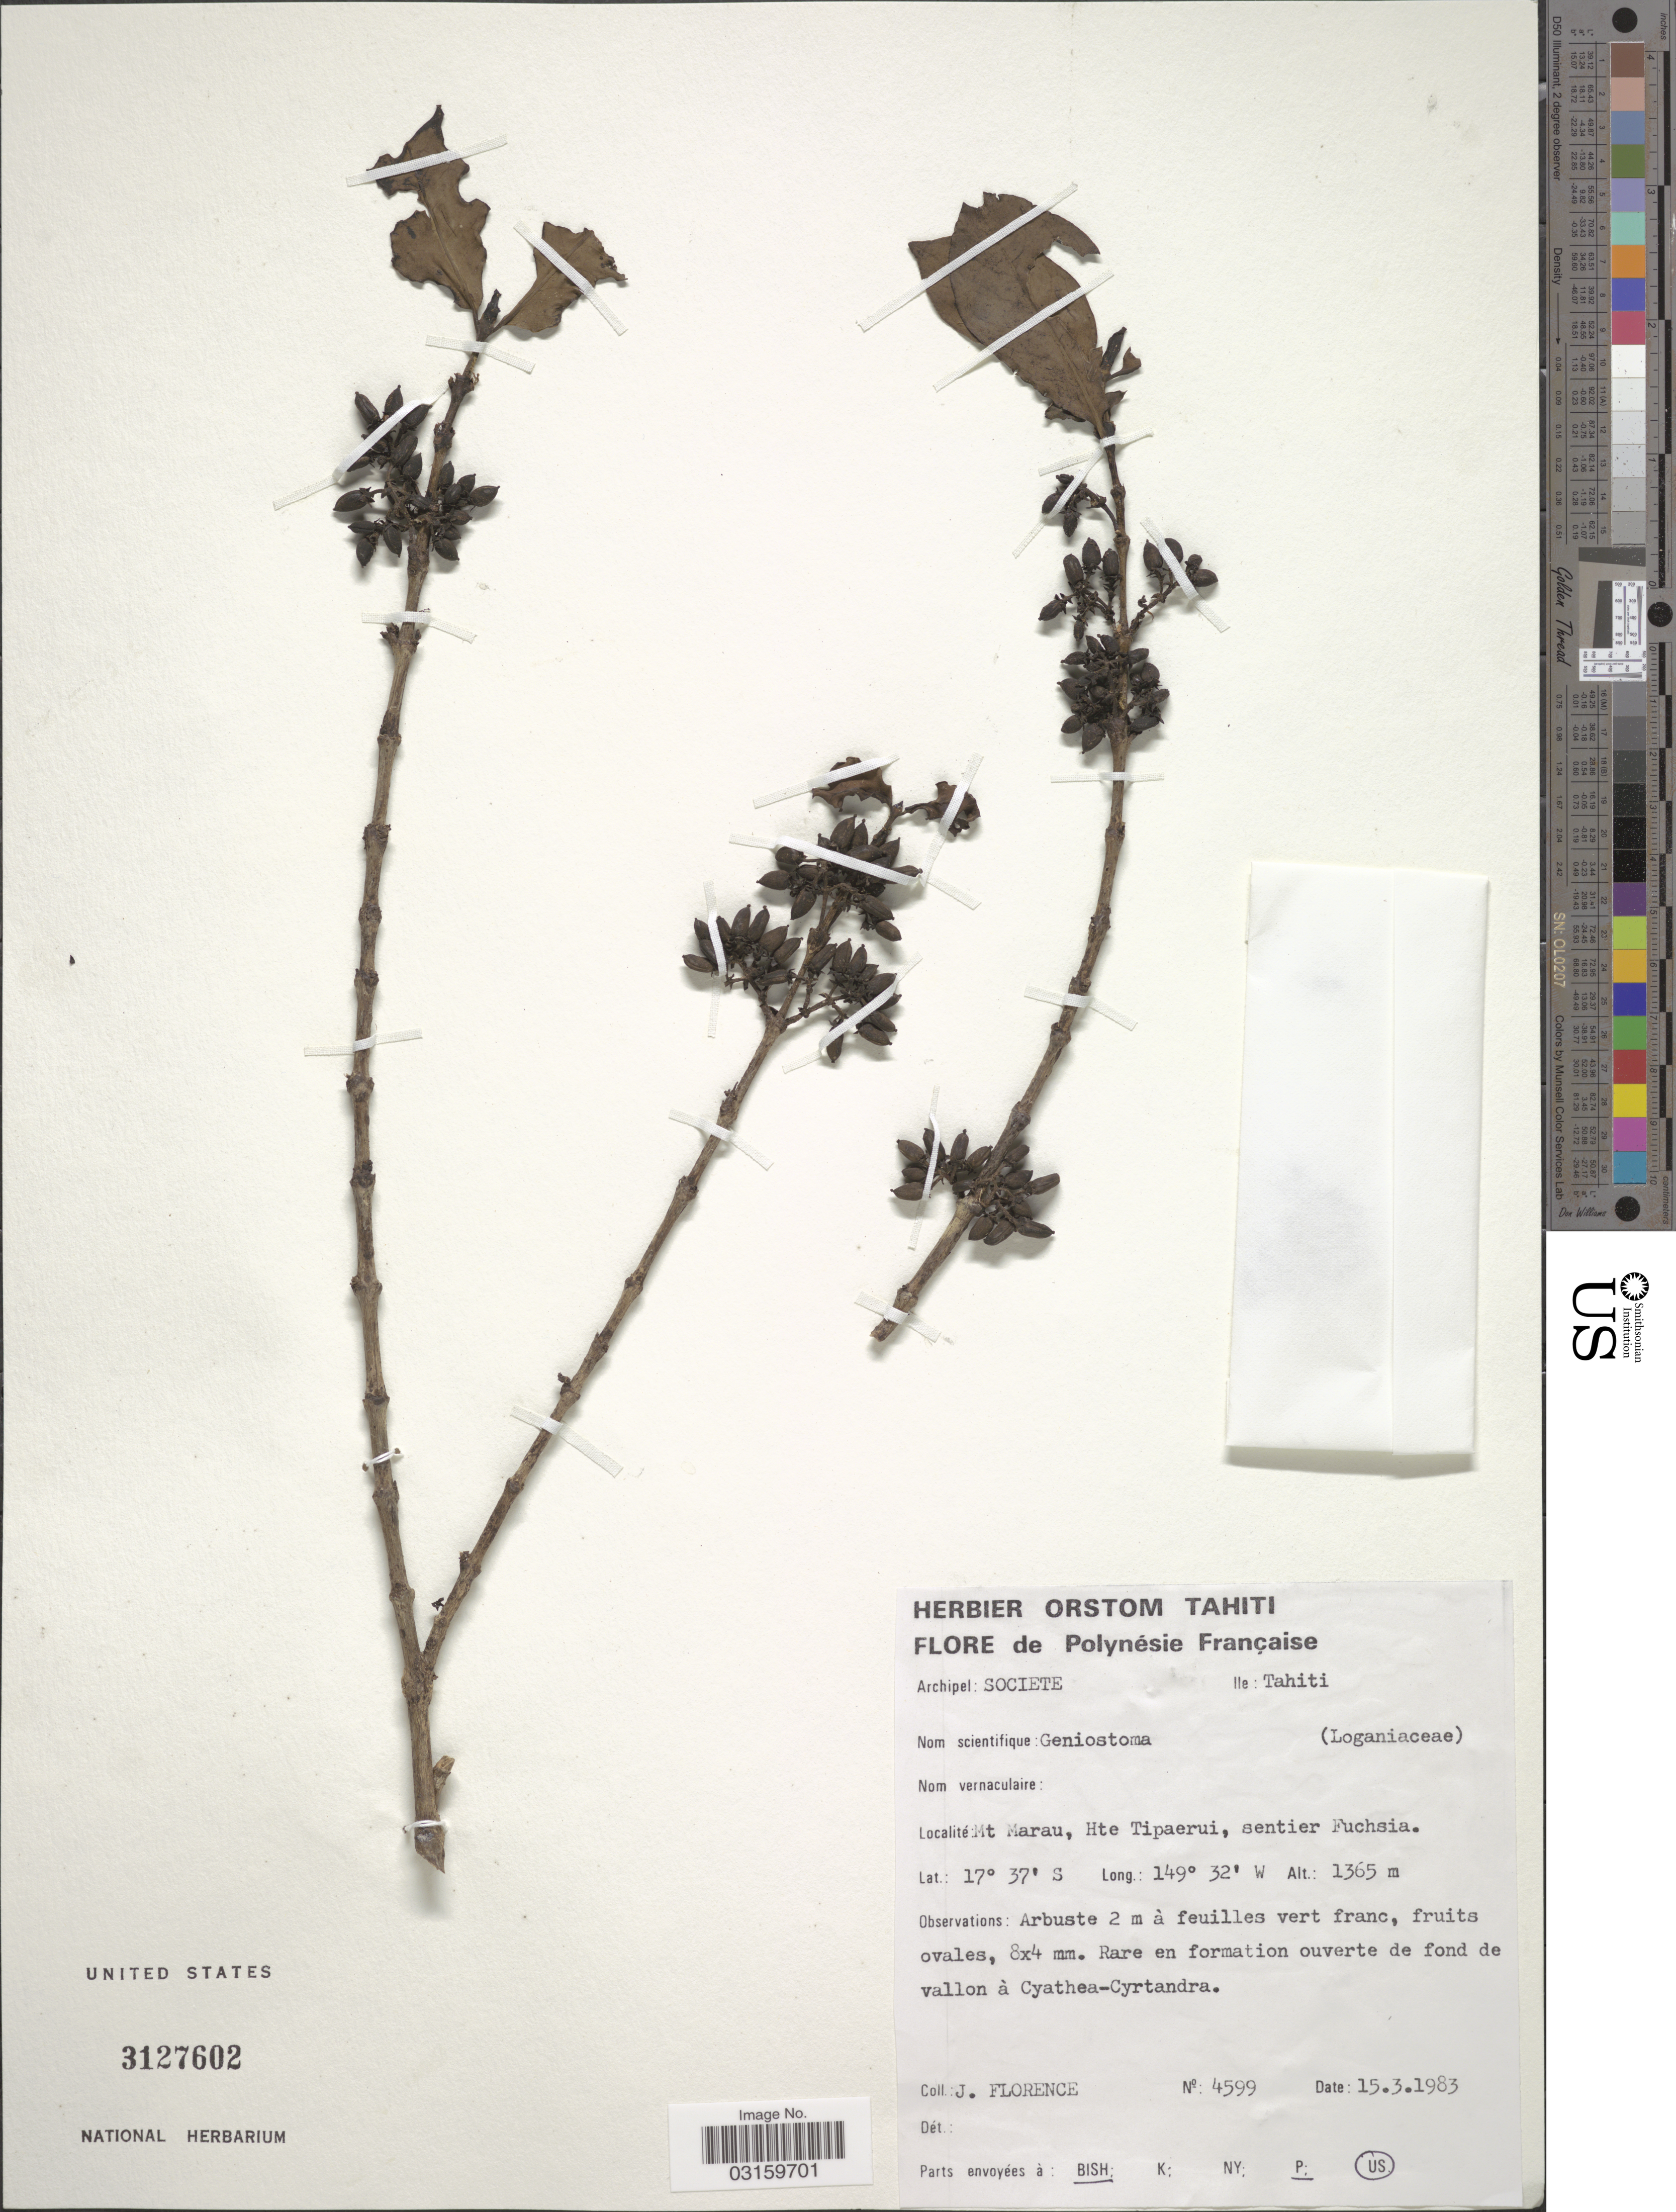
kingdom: Plantae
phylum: Tracheophyta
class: Magnoliopsida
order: Gentianales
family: Loganiaceae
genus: Geniostoma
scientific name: Geniostoma sp.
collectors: J. Florence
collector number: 4599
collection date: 1983-03-15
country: French Polynesia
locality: Polynésie Française, Archipel: Societe, Ile: Tahiti, Mt Marau, Hte Tipaerui, sentier Fuchsia.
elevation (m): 1365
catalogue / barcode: US 3127602